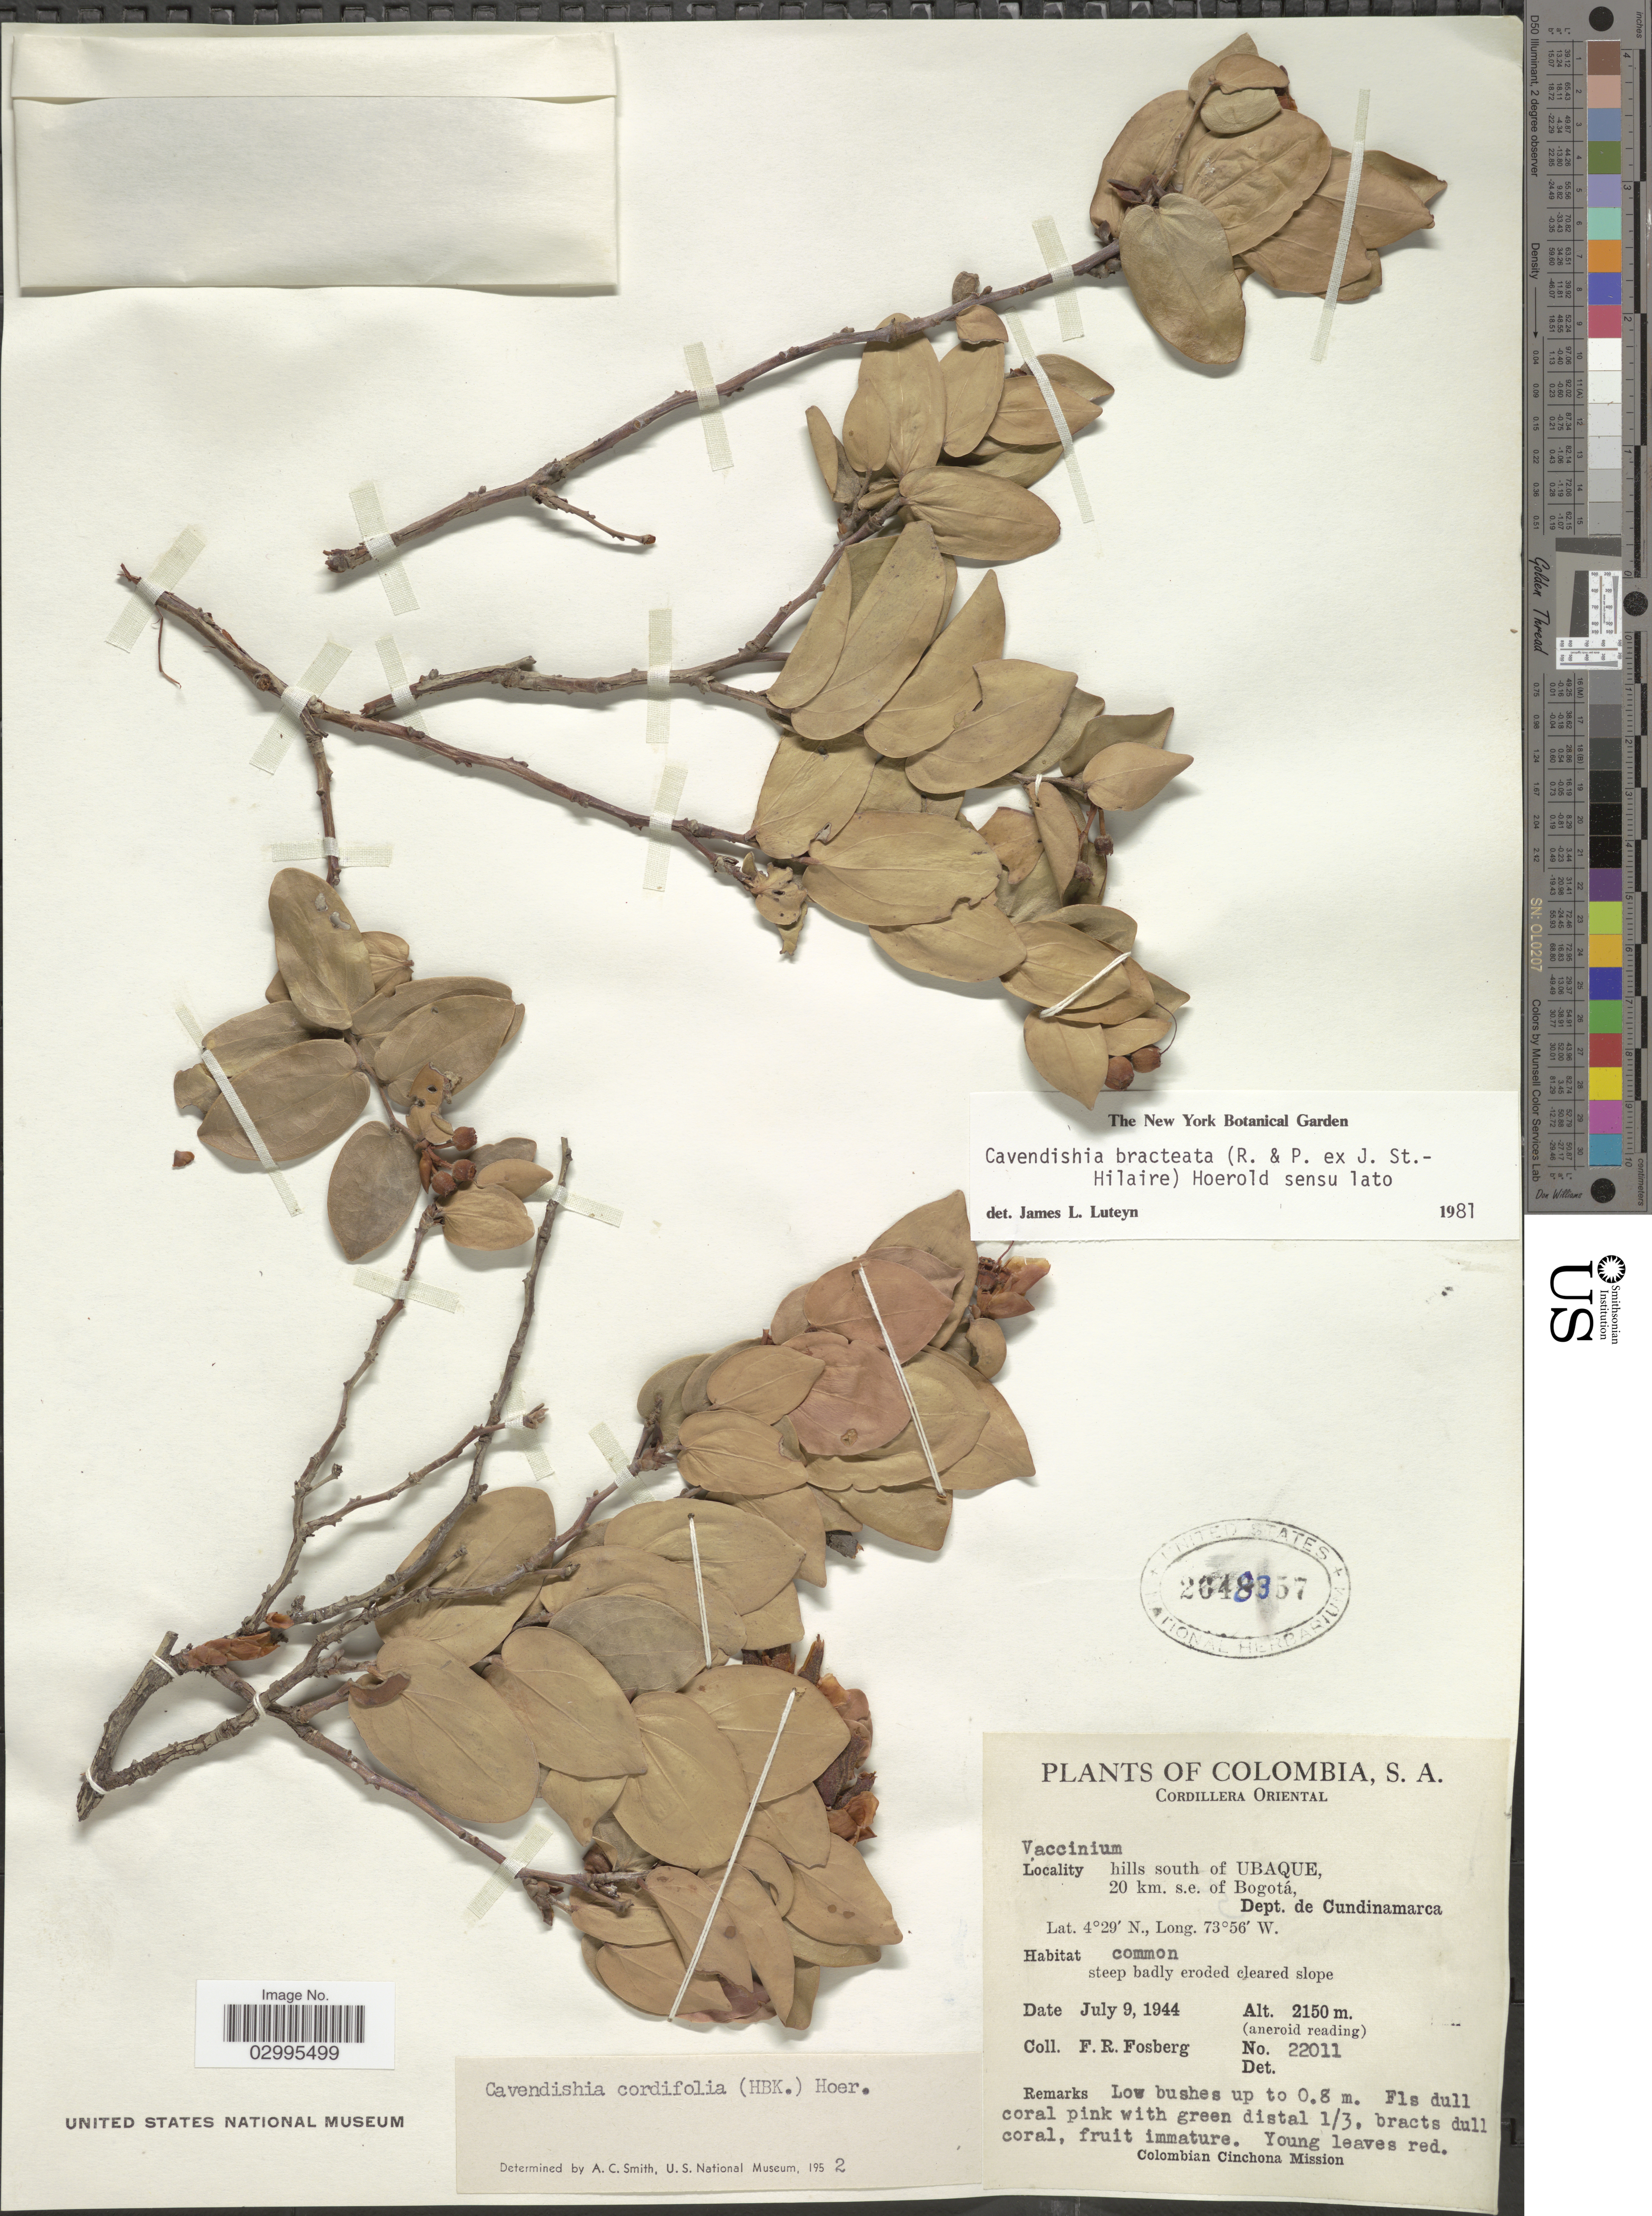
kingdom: Plantae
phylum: Tracheophyta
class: Magnoliopsida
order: Ericales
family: Ericaceae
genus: Cavendishia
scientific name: Cavendishia bracteata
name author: (Ruiz & Pav. ex J. St.-Hil.) Hoerold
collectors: F. R. Fosberg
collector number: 22011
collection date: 1944-07-09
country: Colombia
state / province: Cundinamarca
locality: Cordillera Oriental. hills south of Ubaque, 20 km. s.e. of Bogotá, Dept. de Cundinamarca.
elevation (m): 2150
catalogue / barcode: US 2048357